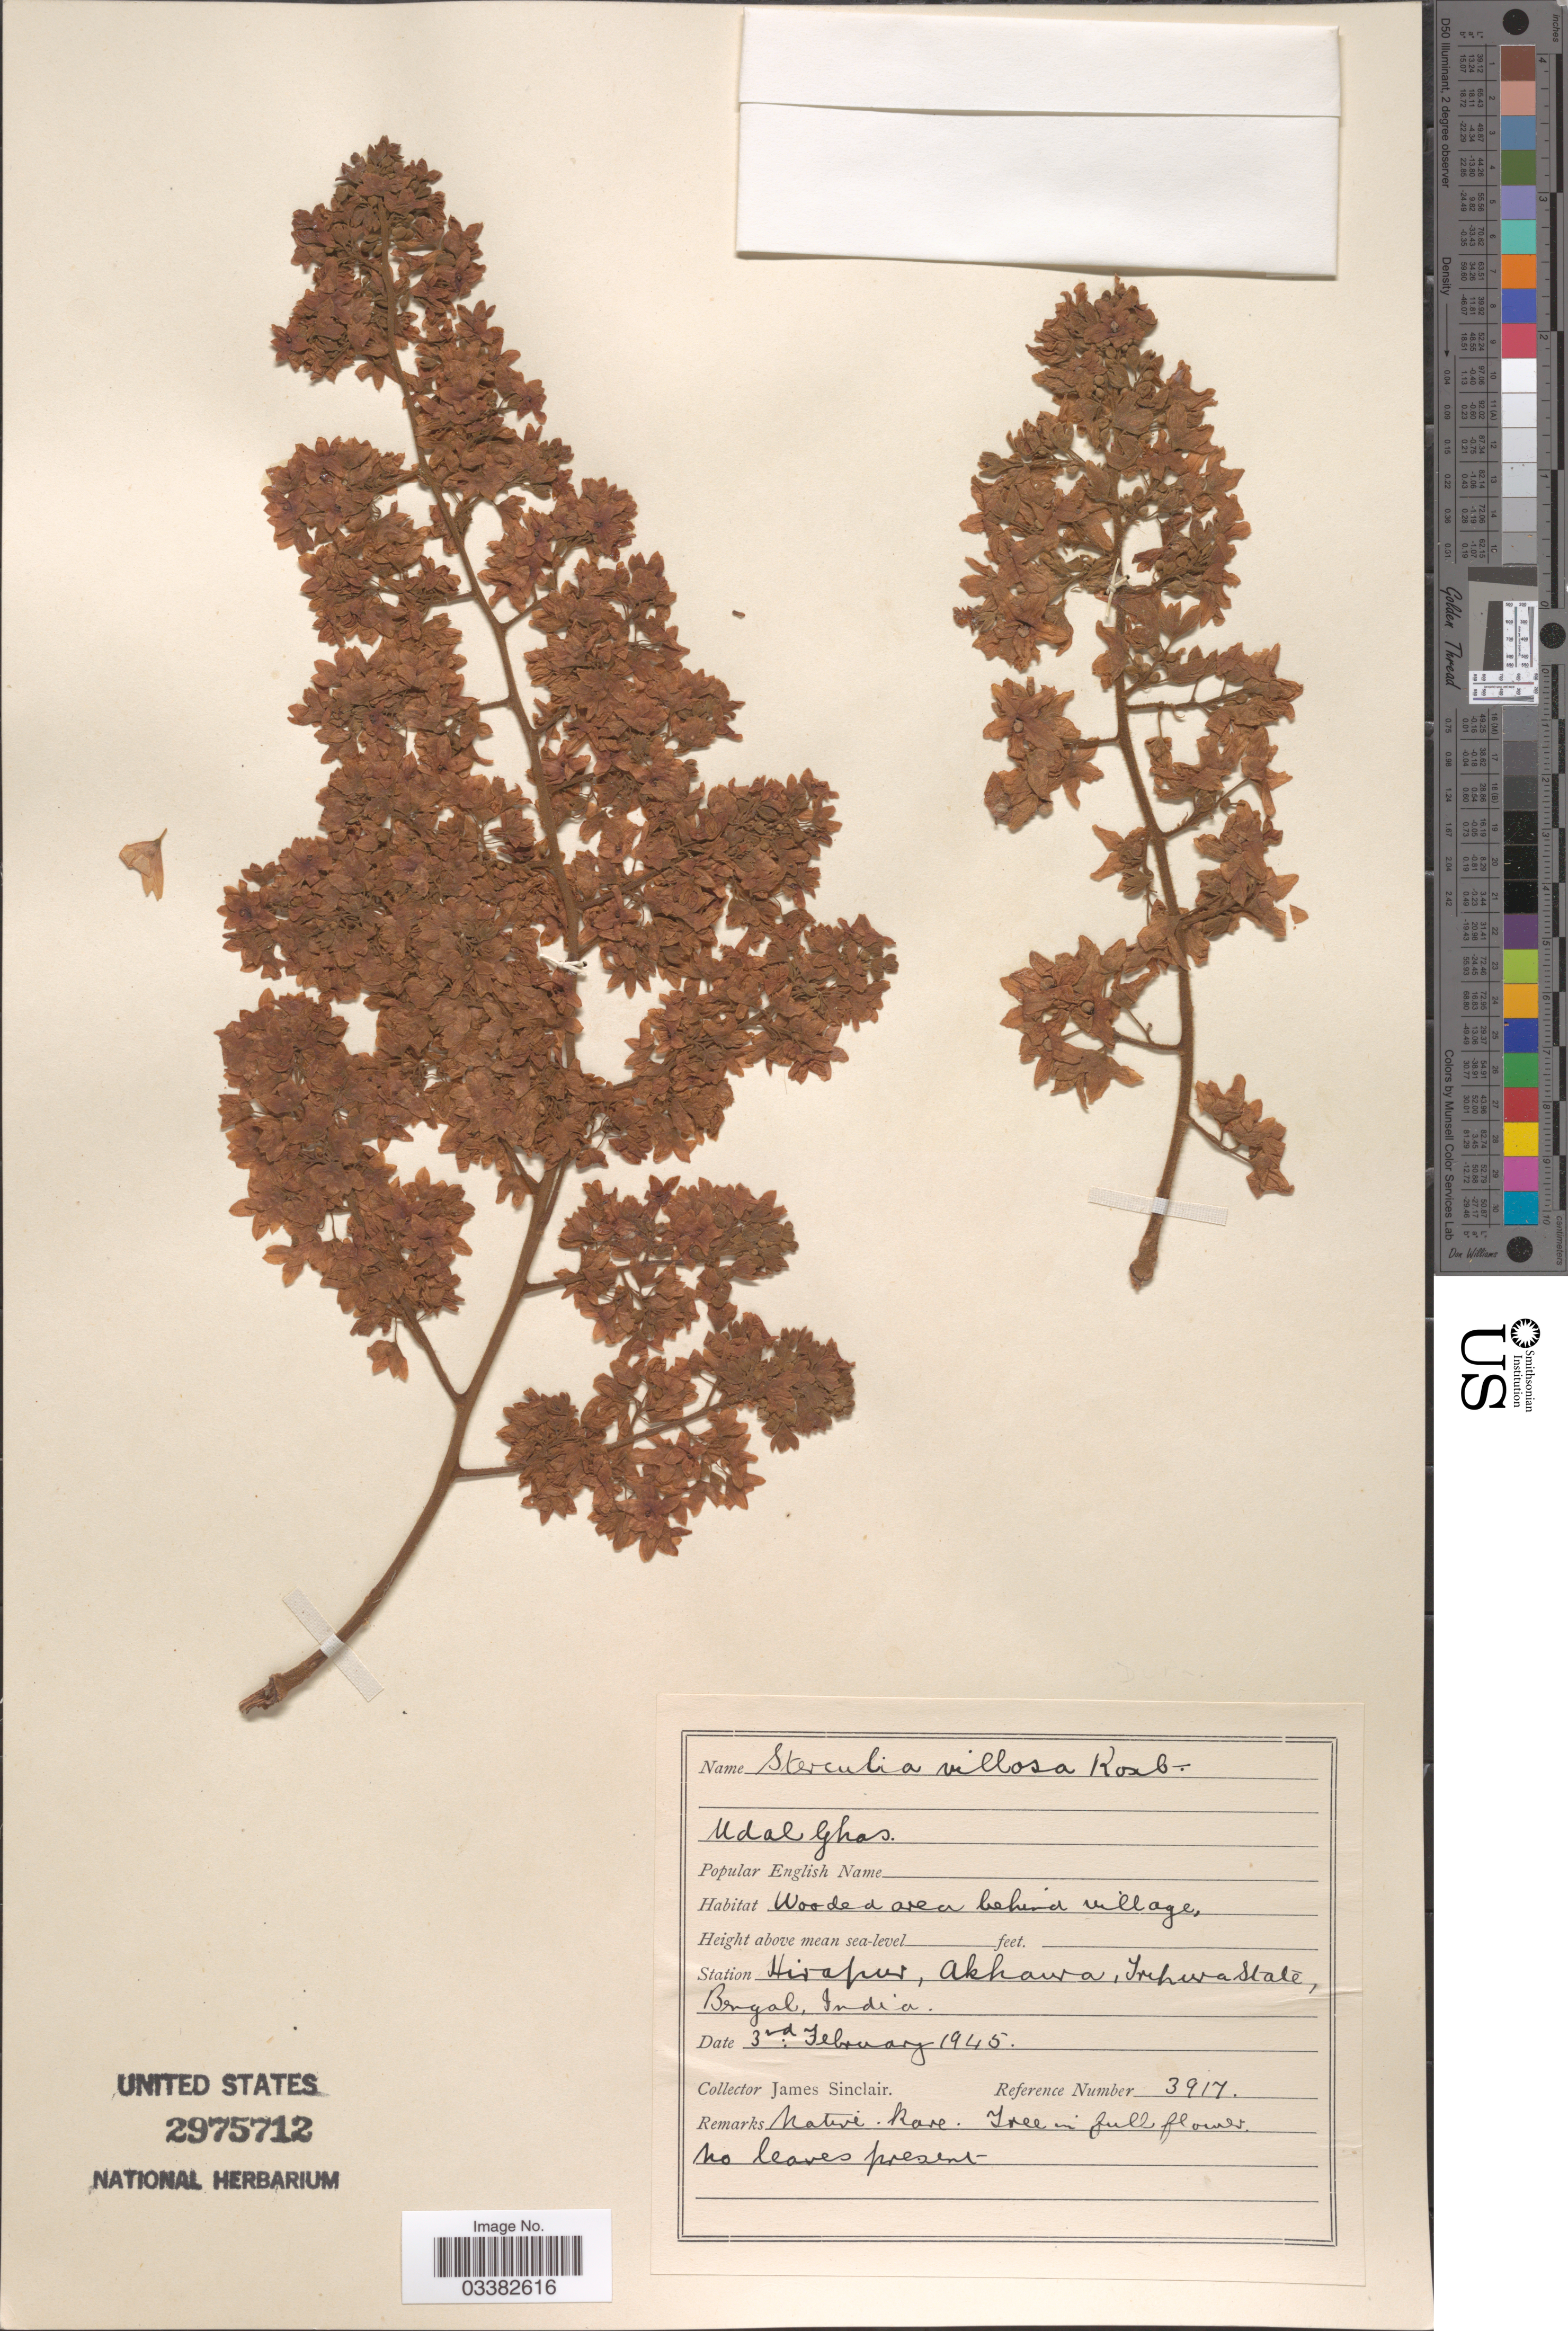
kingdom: Plantae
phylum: Tracheophyta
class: Magnoliopsida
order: Malvales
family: Malvaceae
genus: Sterculia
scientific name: Sterculia villosa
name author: Roxb.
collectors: J. Sinclair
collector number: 3917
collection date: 1945-02-03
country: Bangladesh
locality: Station Hirapur, Akhaura, Tripura State, Bengal. Wooded area behind village.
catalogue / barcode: US 2975712